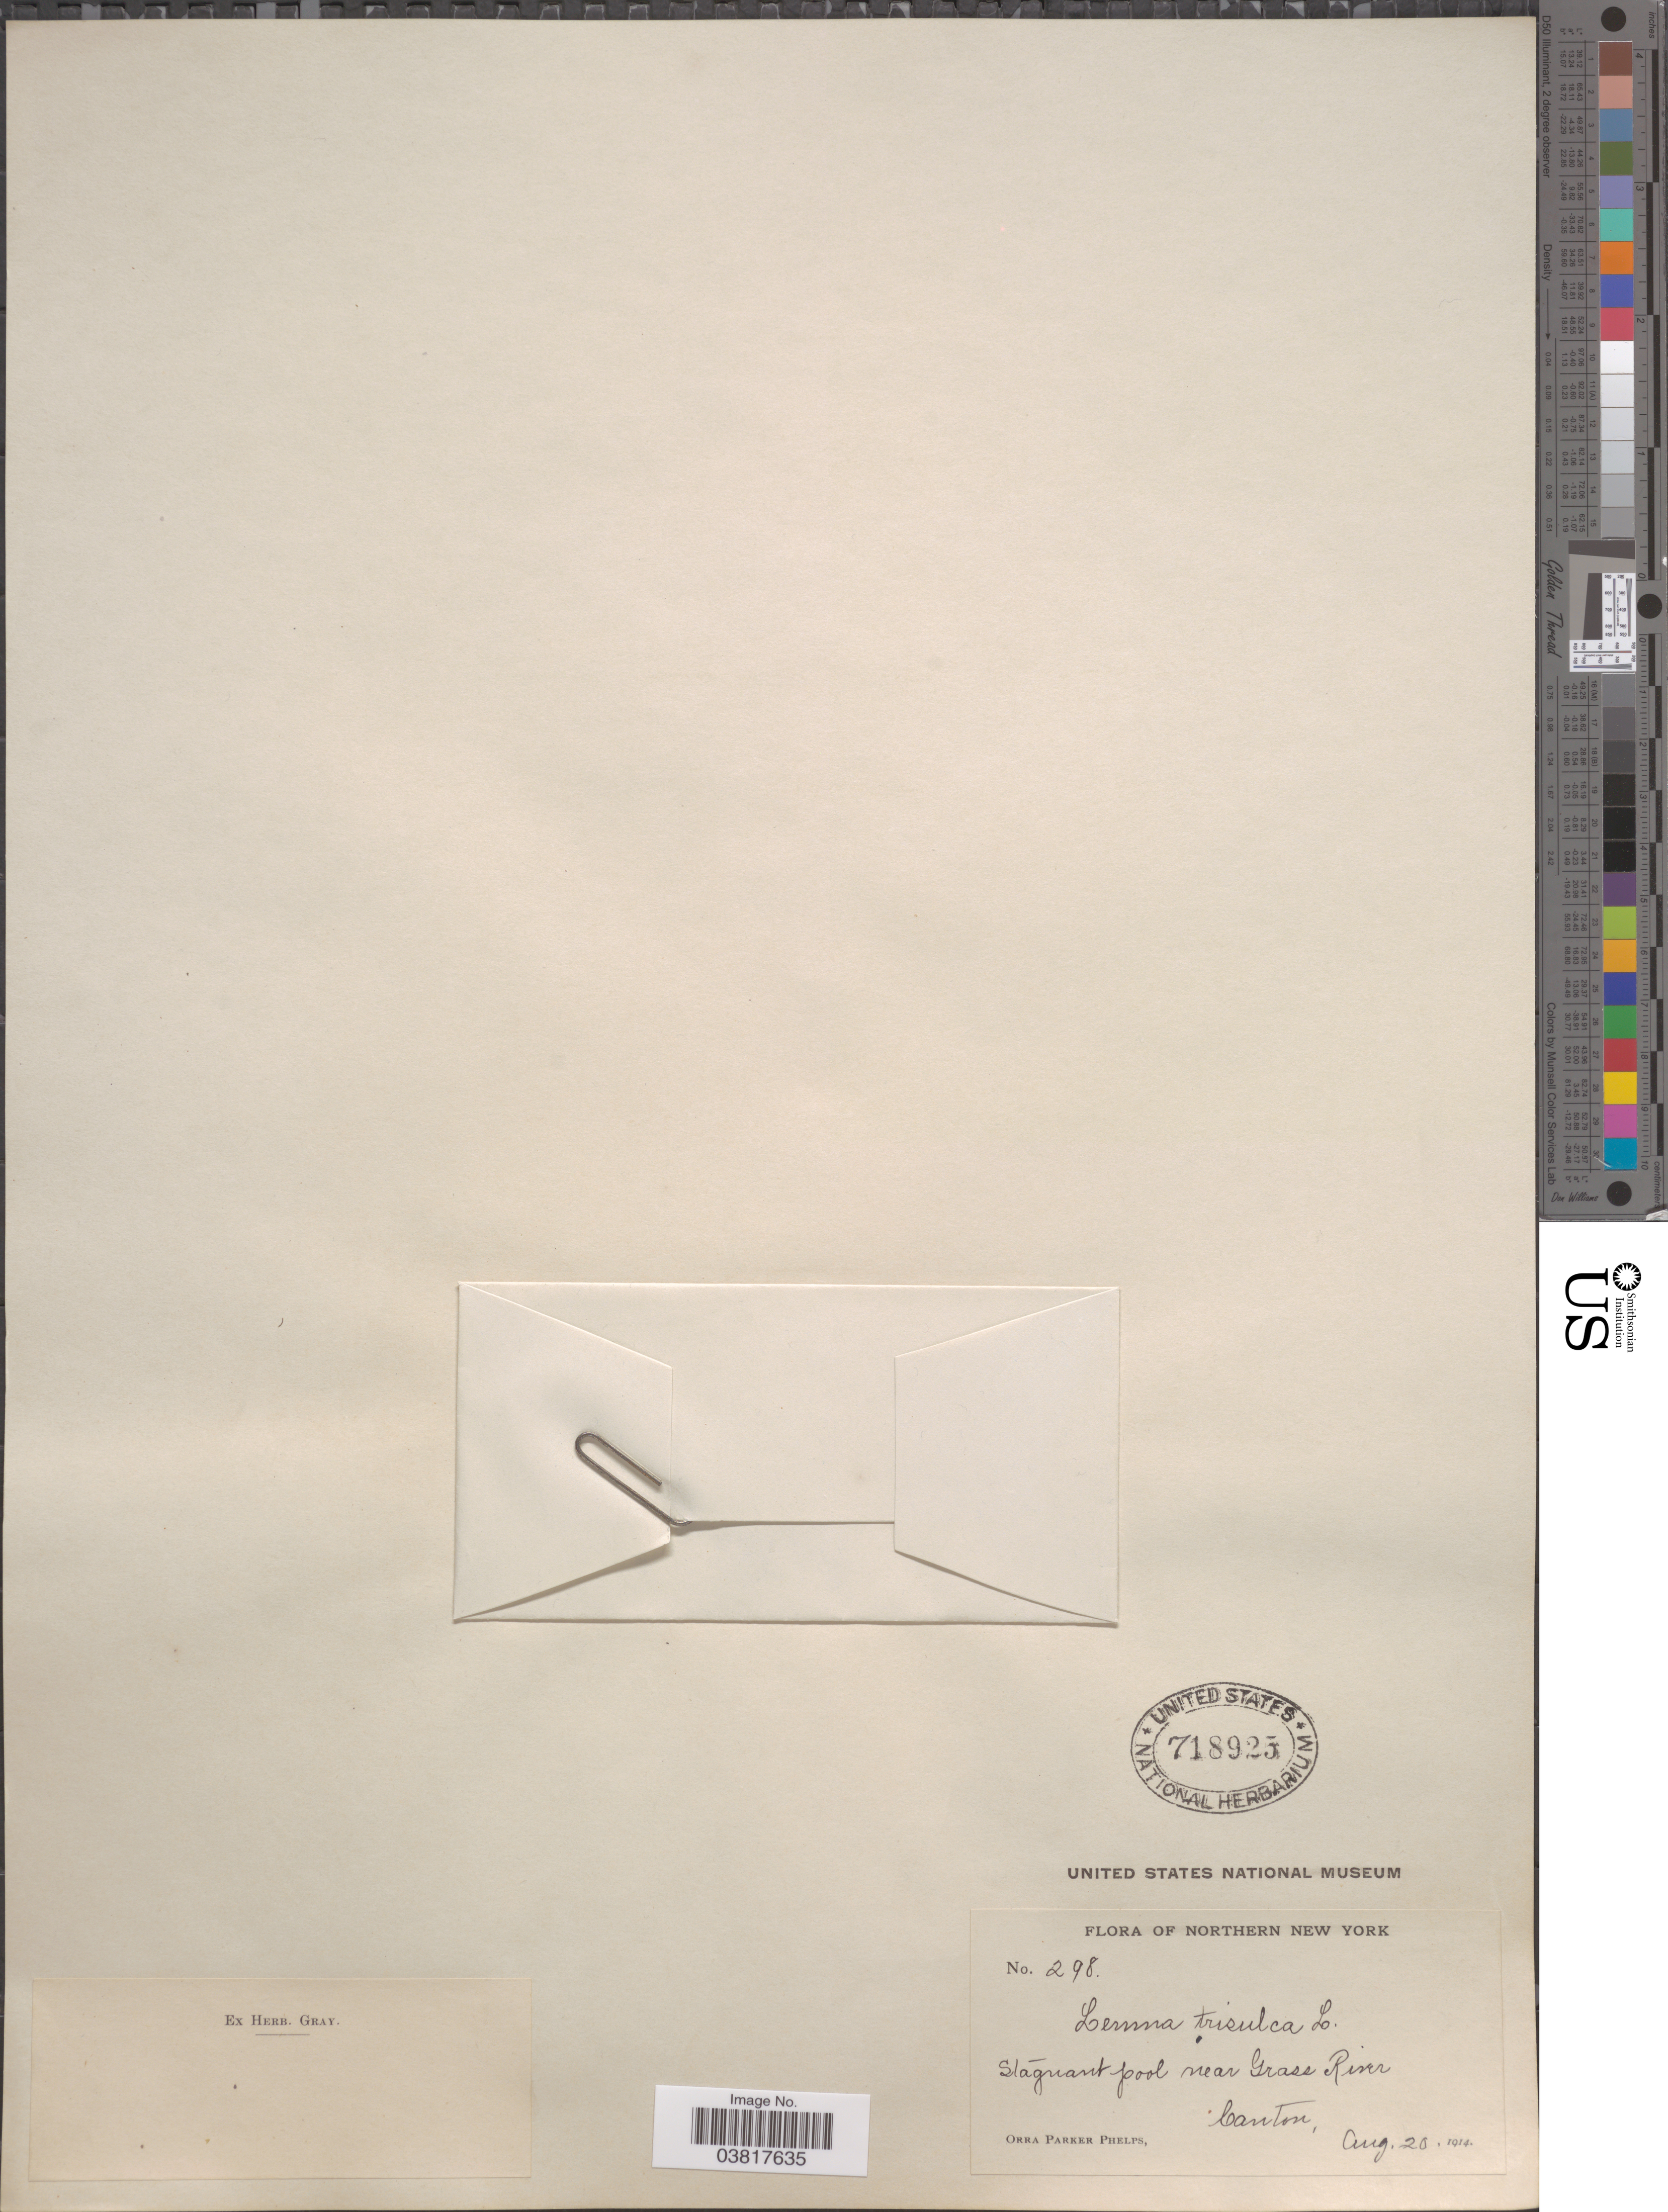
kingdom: Plantae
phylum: Tracheophyta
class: Liliopsida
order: Alismatales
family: Araceae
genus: Lemna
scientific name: Lemna trisulca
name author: L.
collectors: O. P. Phelps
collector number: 298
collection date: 1914-08-20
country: United States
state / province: New York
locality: Northern New York. Near Grass River Canton.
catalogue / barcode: US 718925